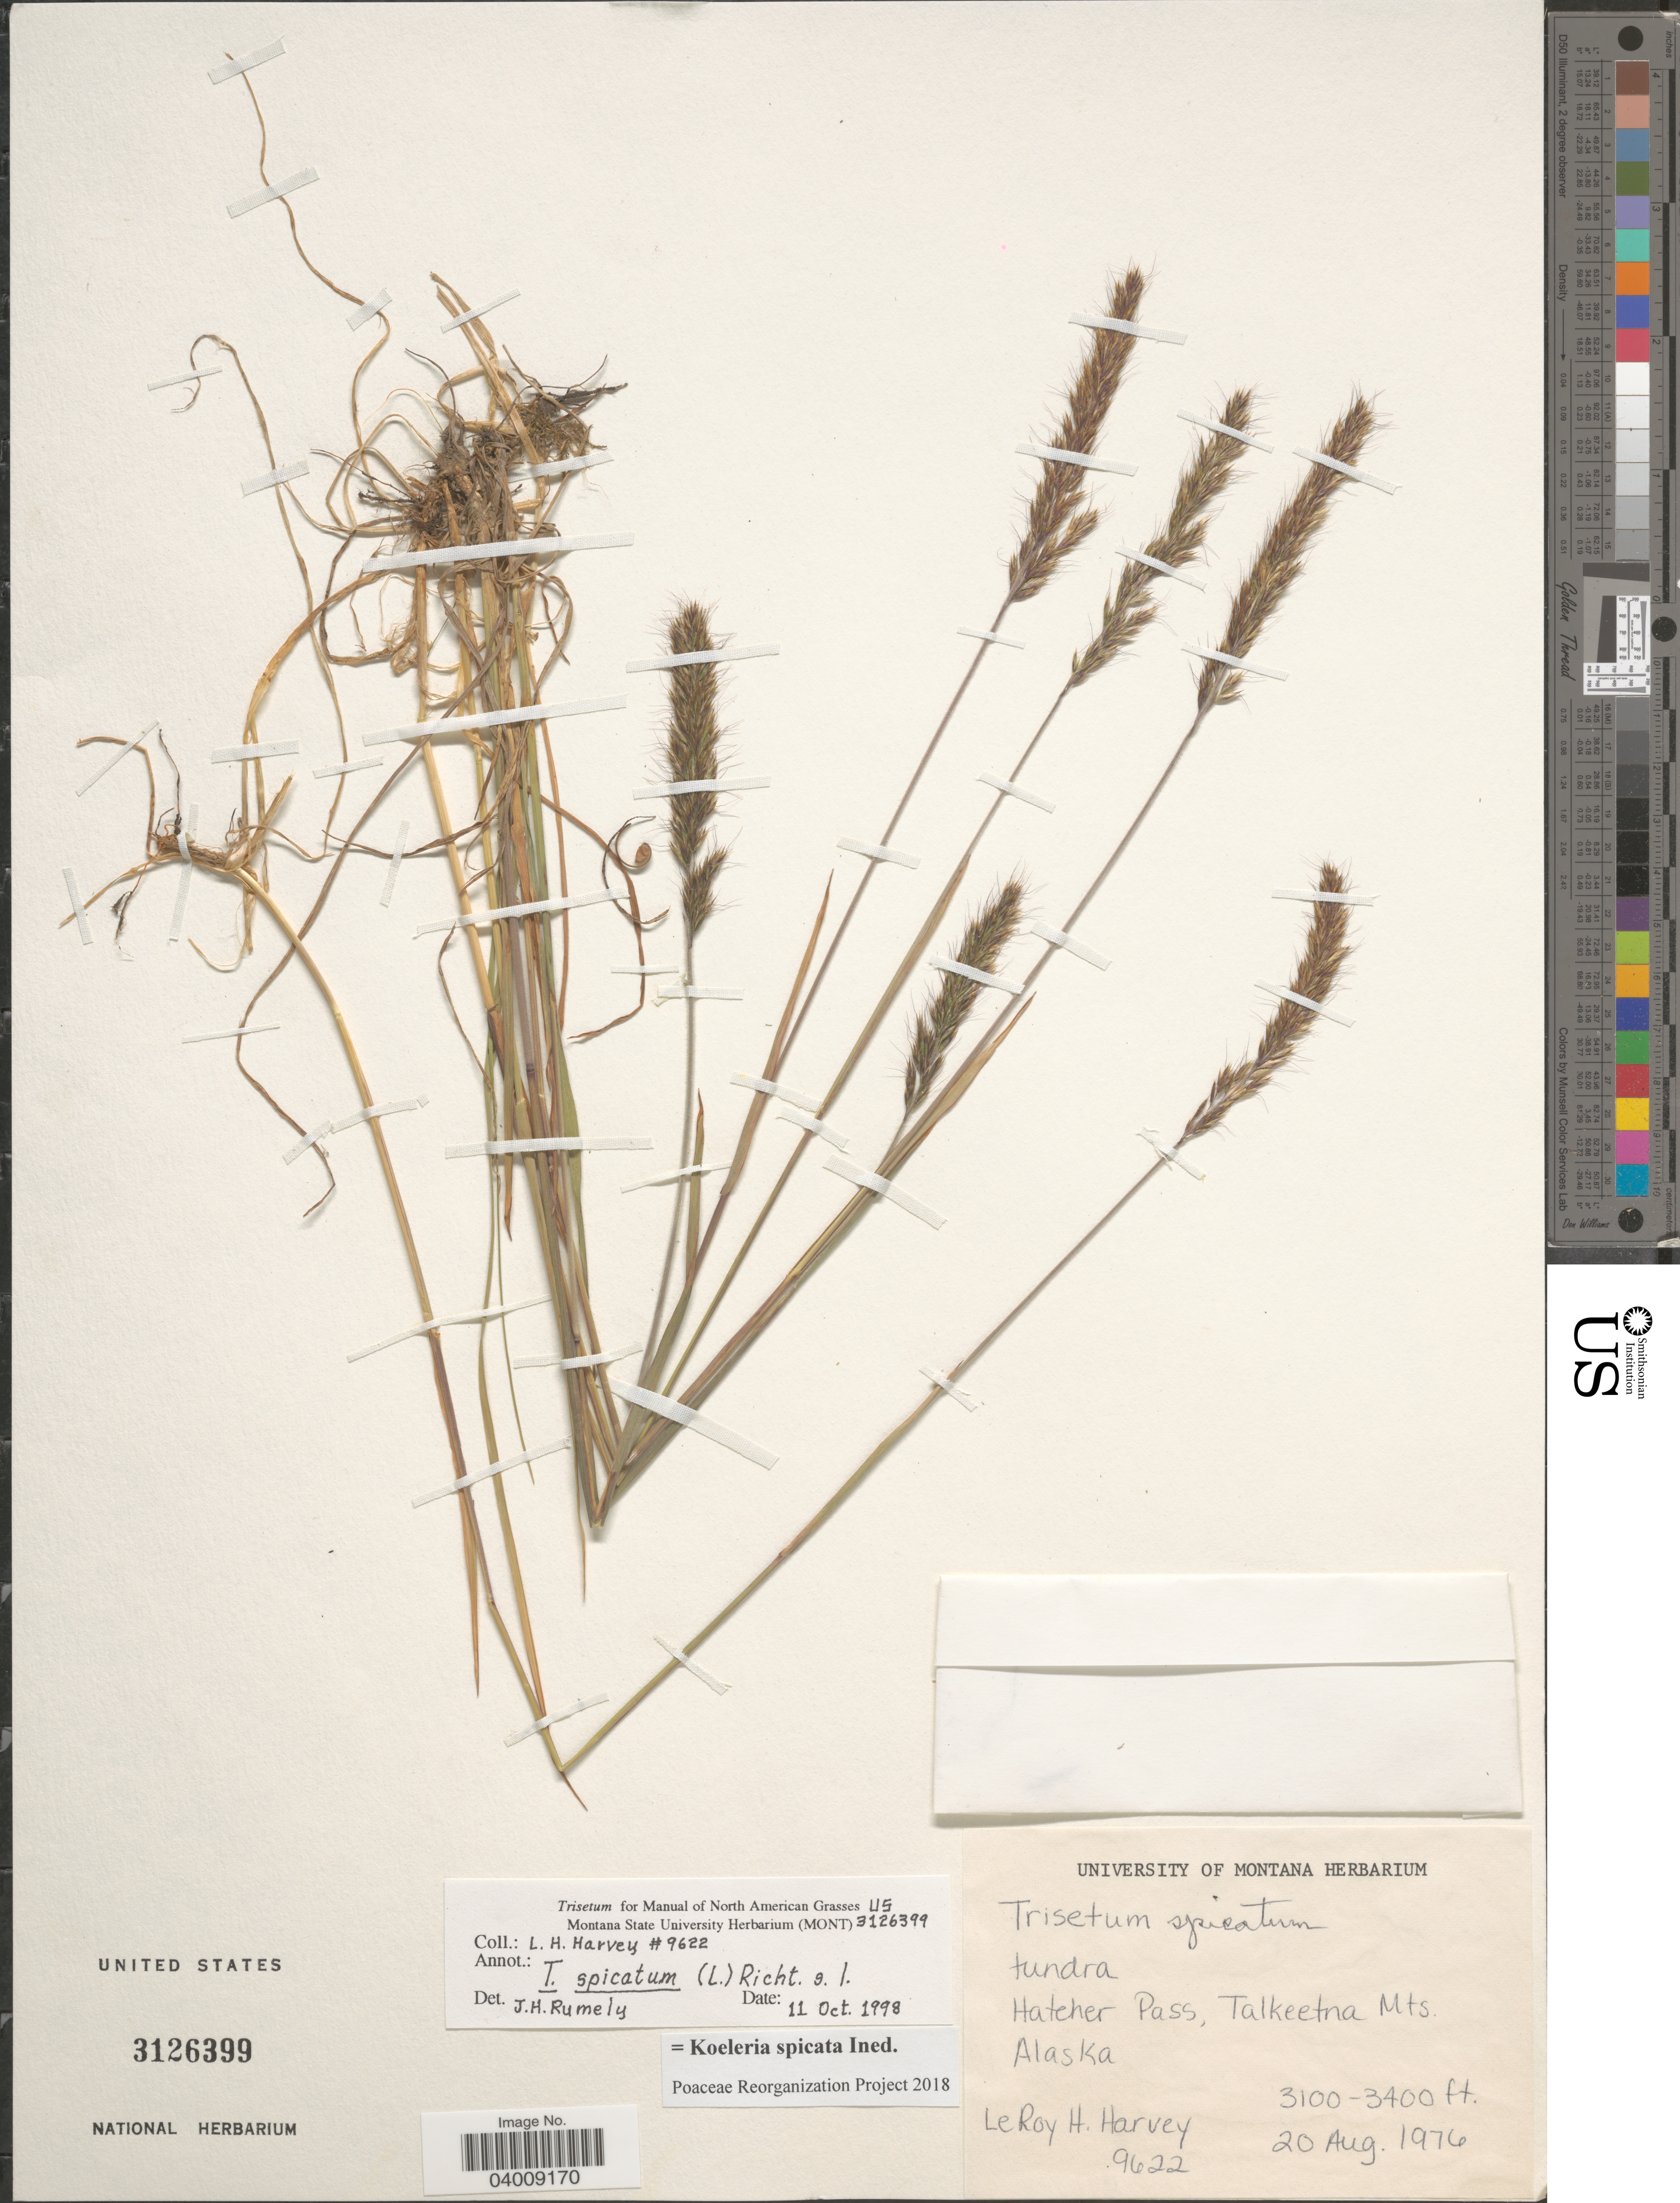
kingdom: Plantae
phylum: Tracheophyta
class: Liliopsida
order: Poales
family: Poaceae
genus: Koeleria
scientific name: Koeleria spicata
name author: (L.) Barberá et al.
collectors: L. H. Harvey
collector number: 9622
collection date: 1976-08-20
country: United States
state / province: Alaska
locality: Hatcher Pass, Talkeetna Mts.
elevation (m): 945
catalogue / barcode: US 3126399